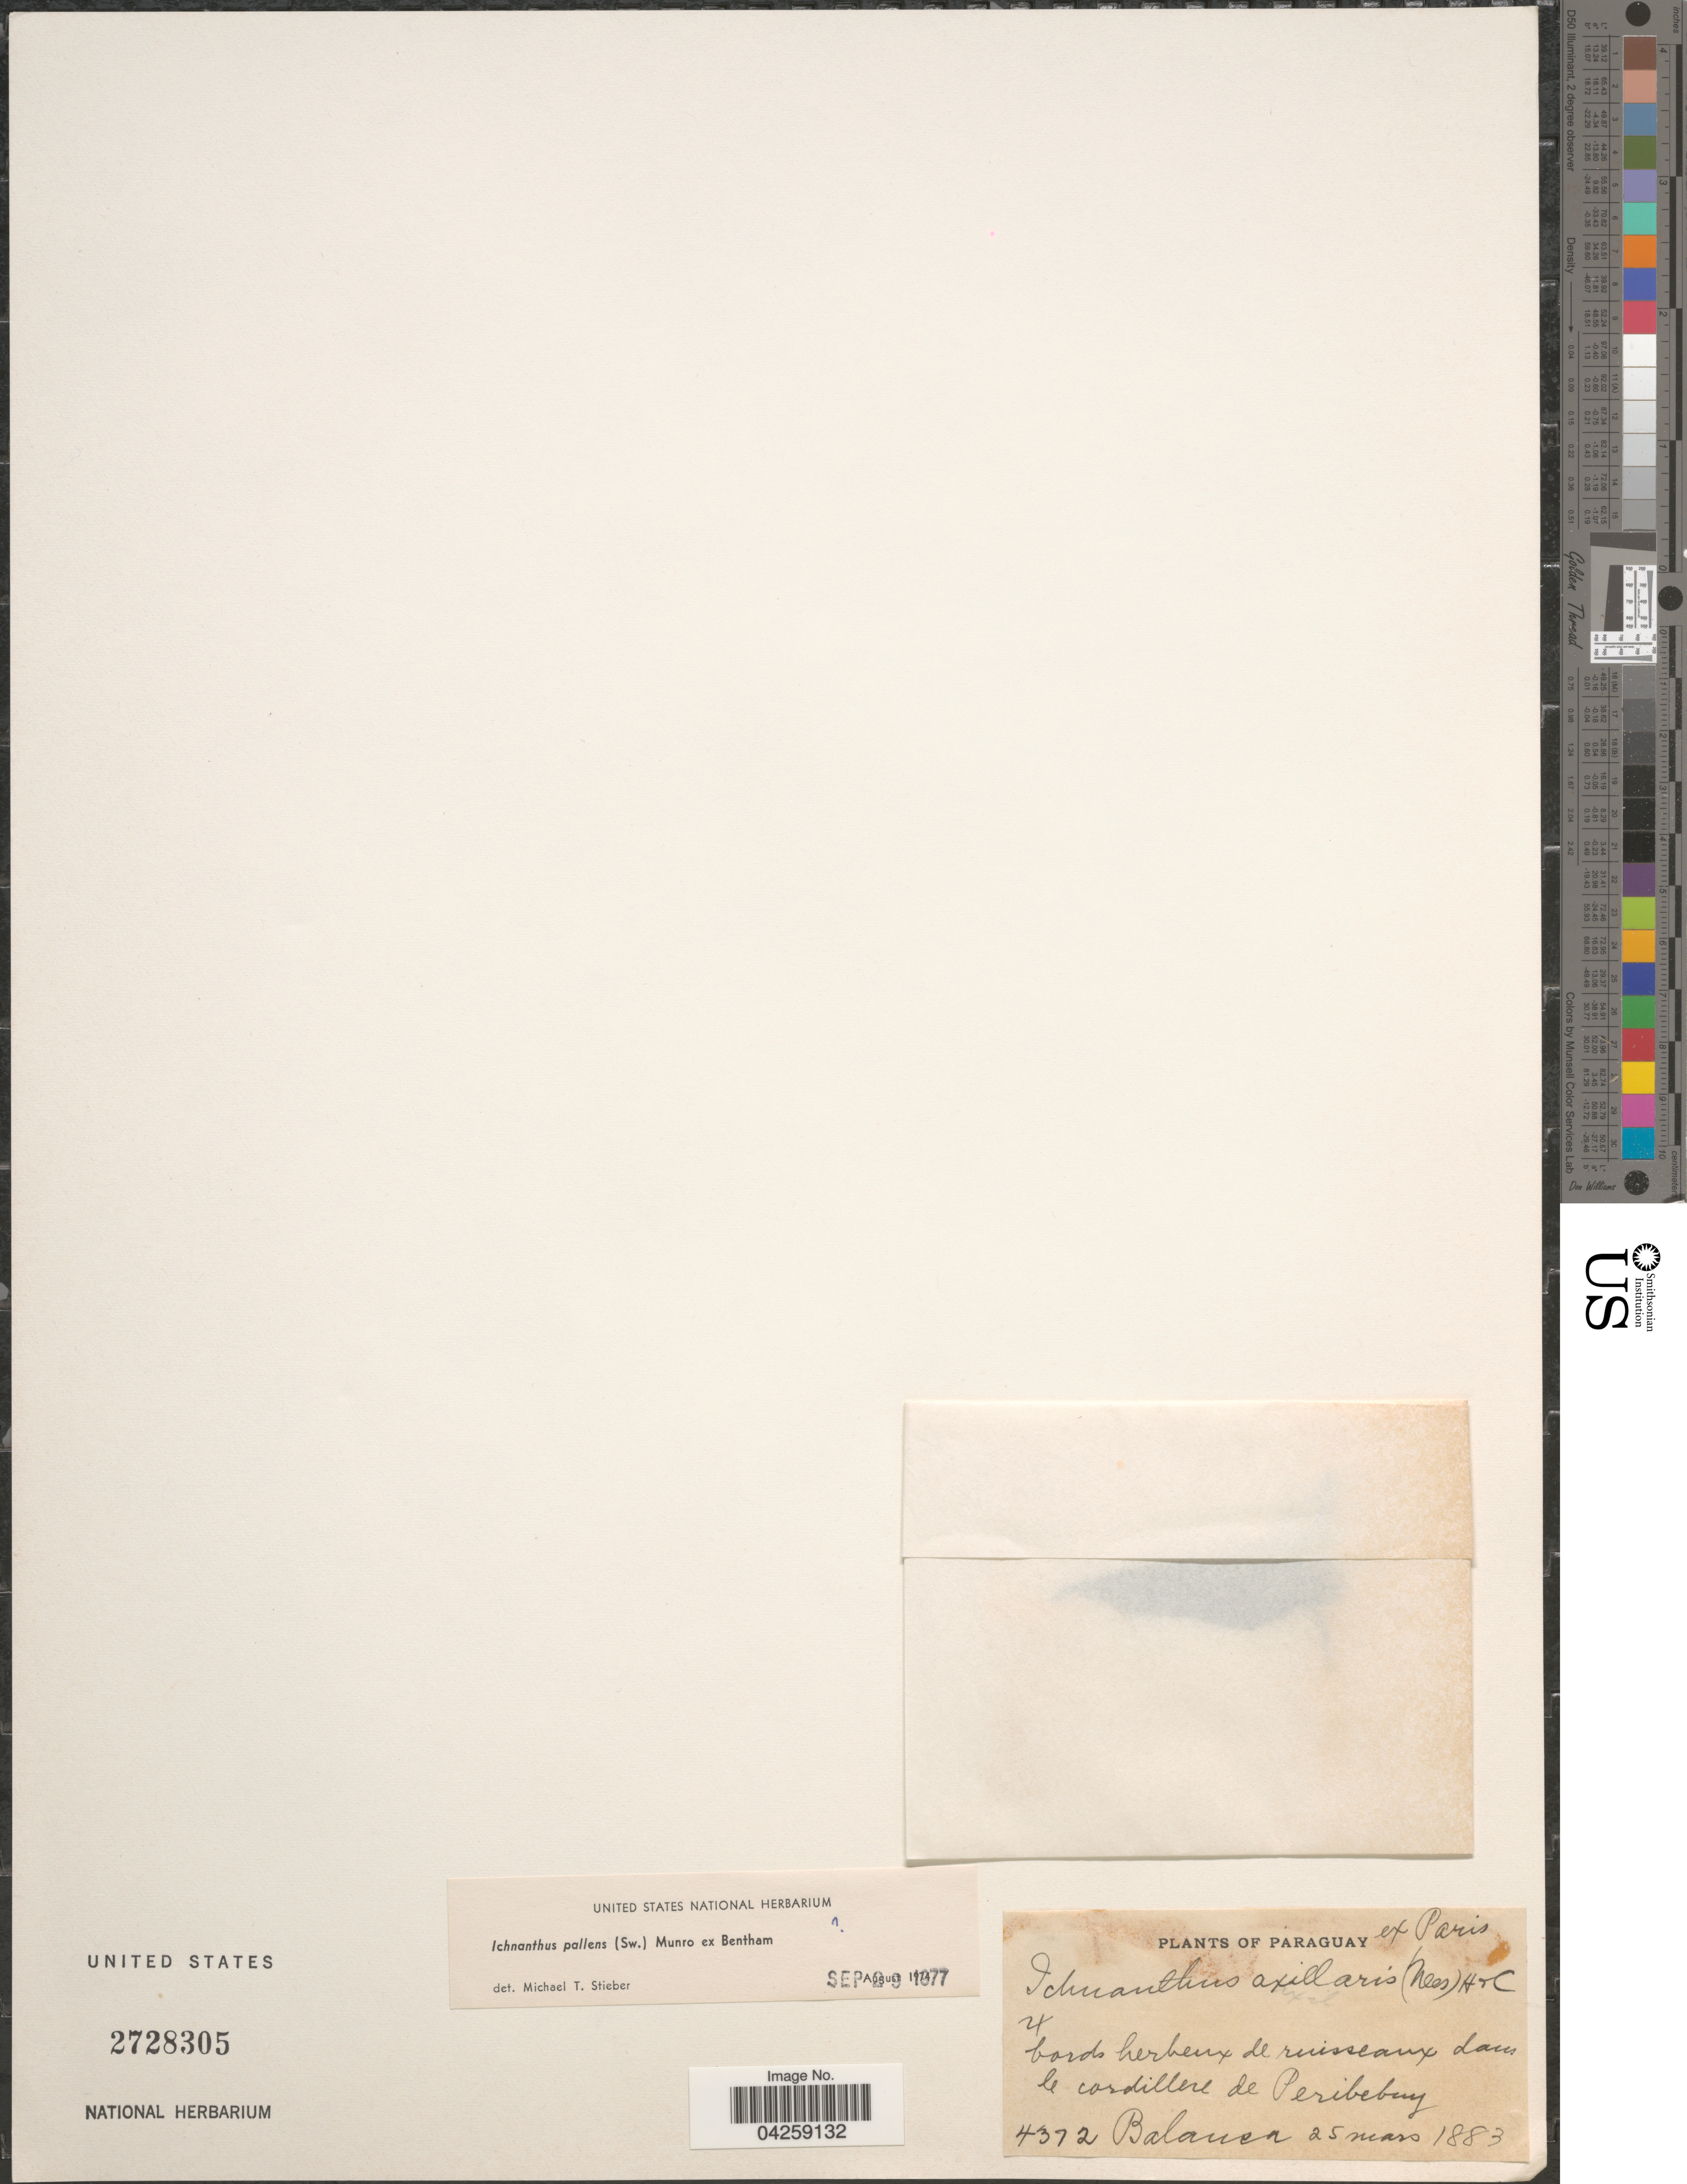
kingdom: Plantae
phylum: Tracheophyta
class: Liliopsida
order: Poales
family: Poaceae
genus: Ichnanthus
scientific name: Ichnanthus pallens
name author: (Sw.) Munro ex Benth.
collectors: -. Balansa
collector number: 4372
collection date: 1883-03-25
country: Paraguay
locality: Bords herbeux de ruisseaux dam le cordillere de Peribebuy.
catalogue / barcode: US 2728305